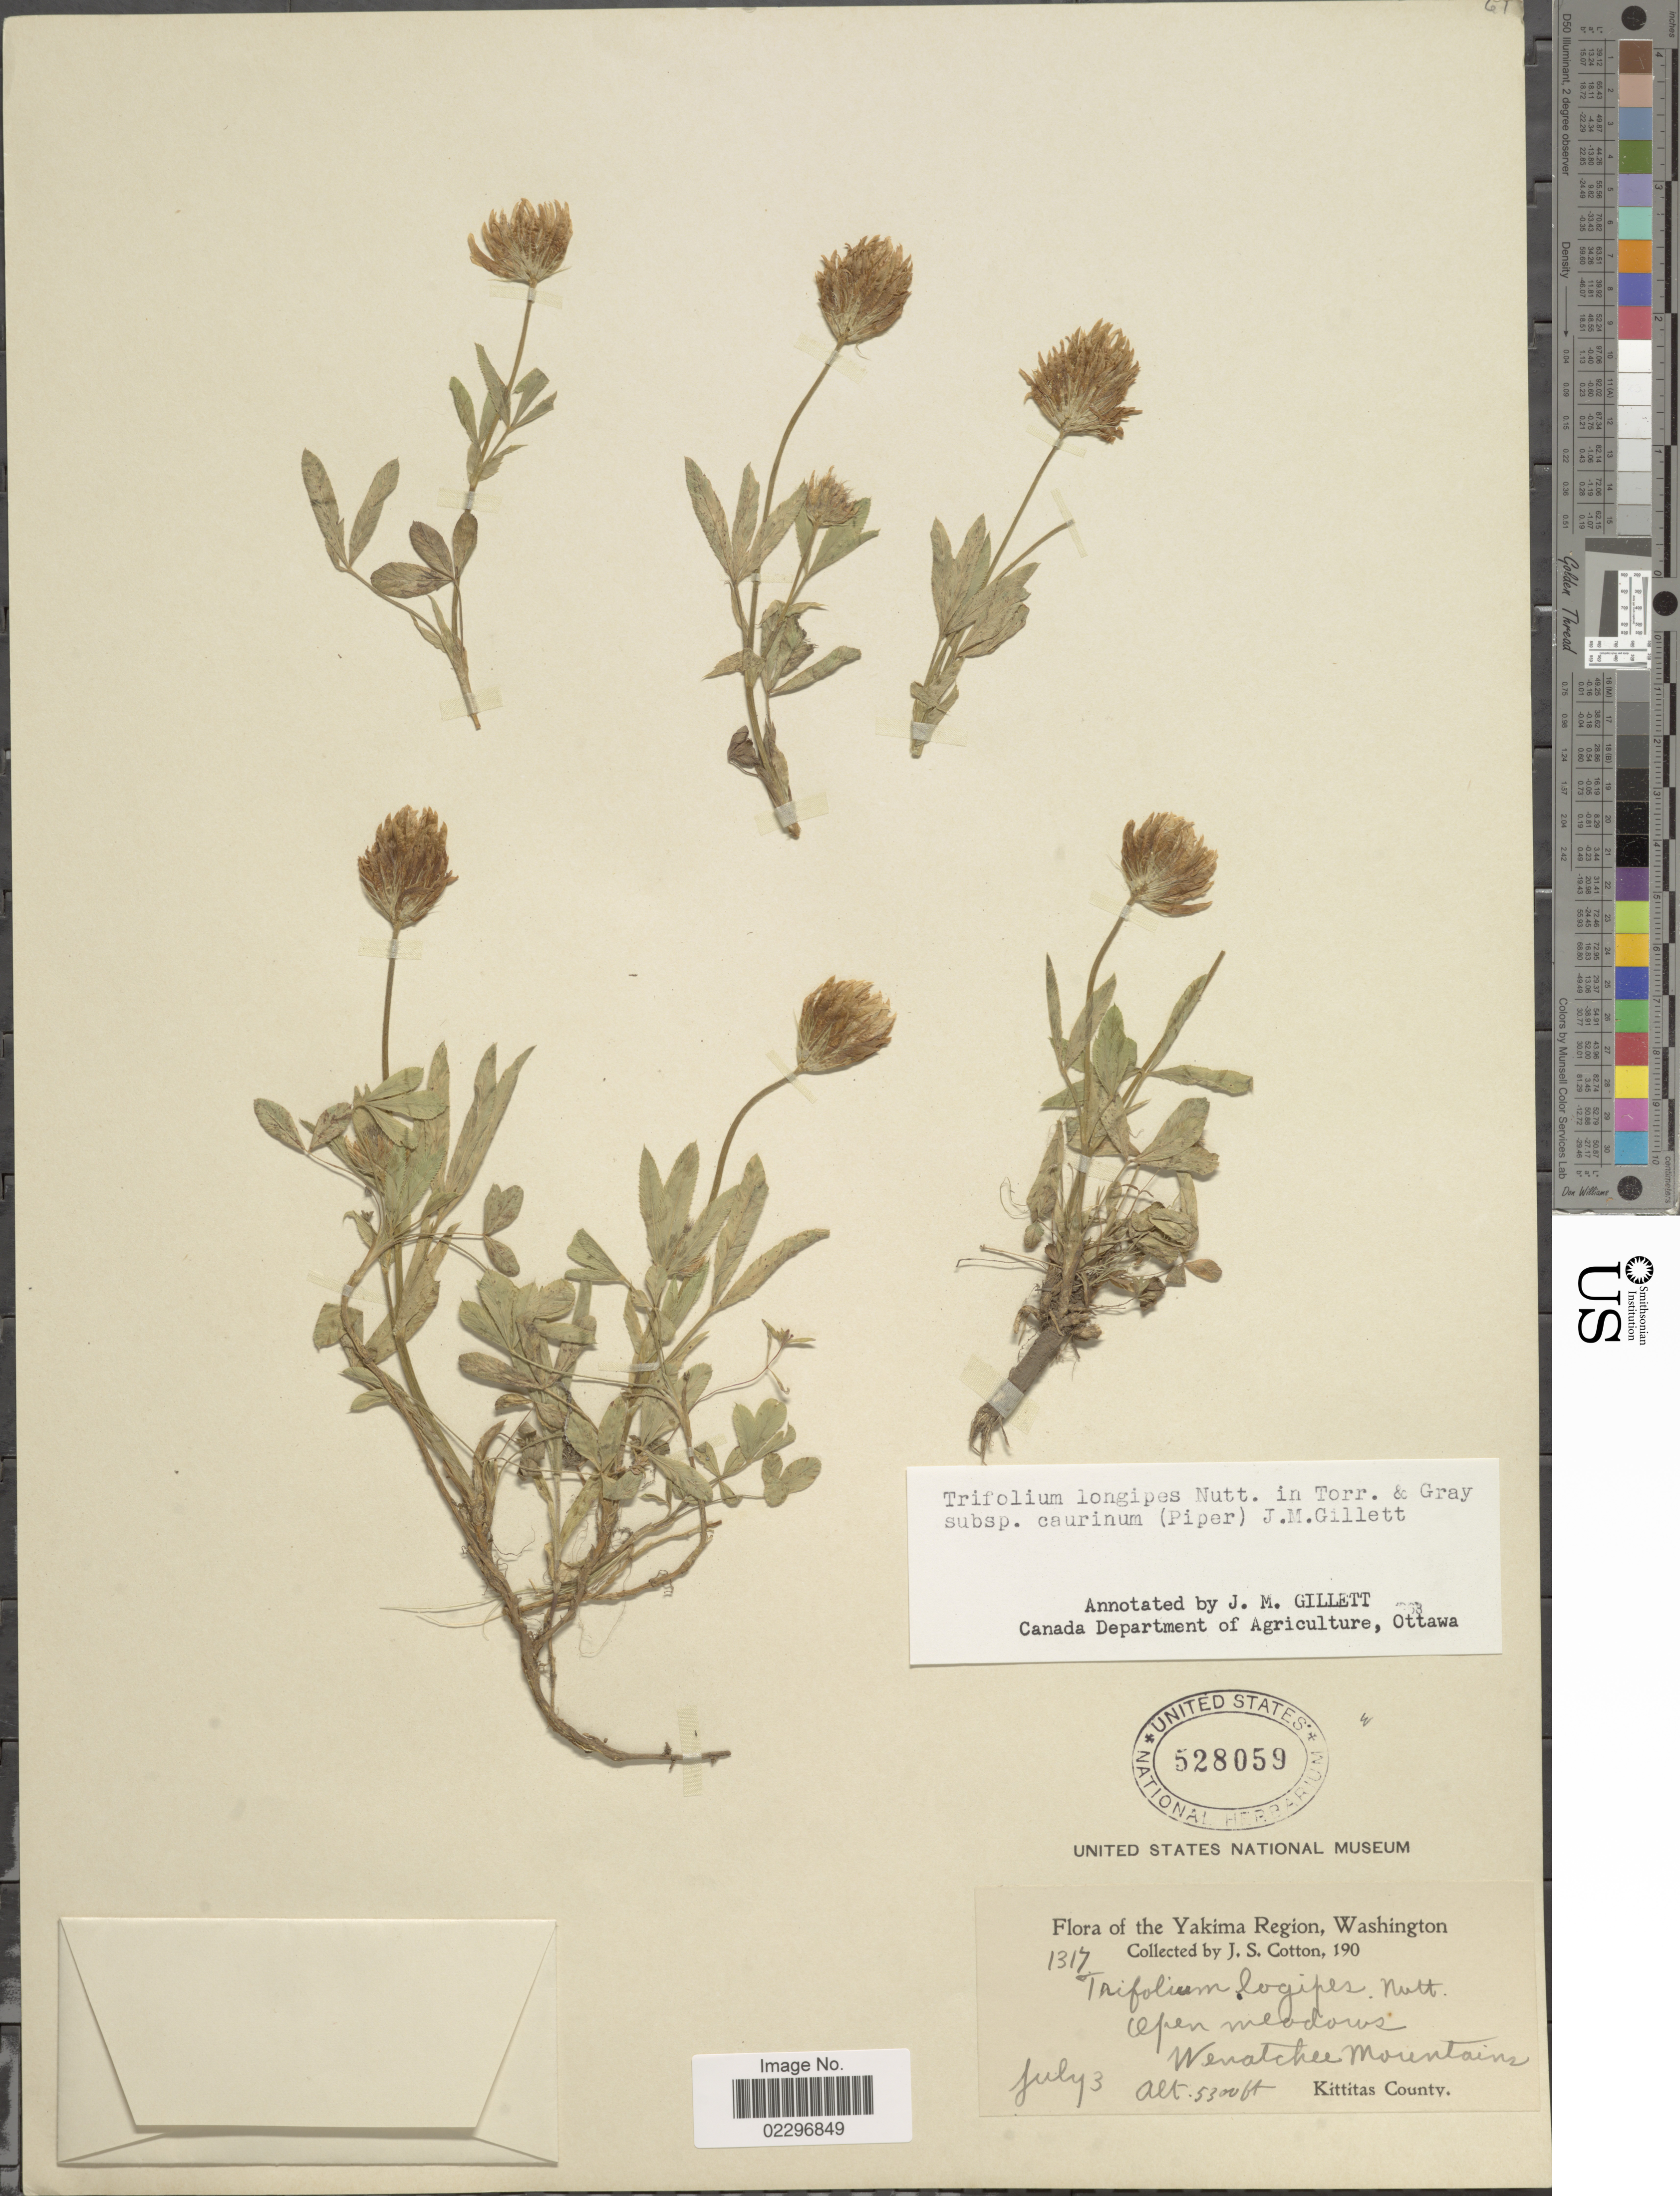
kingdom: Plantae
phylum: Tracheophyta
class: Magnoliopsida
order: Fabales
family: Fabaceae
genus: Trifolium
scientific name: Trifolium longipes subsp. caurinum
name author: (Piper) J.M. Gillett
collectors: J. S. Cotton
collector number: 1317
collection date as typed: Transcribed d/m/y: 3/7/190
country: United States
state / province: Washington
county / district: Kittitas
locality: The Yakima Region, Open meadows,Wenatchee Mountains, Kittitas County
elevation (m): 1615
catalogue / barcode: US 528059